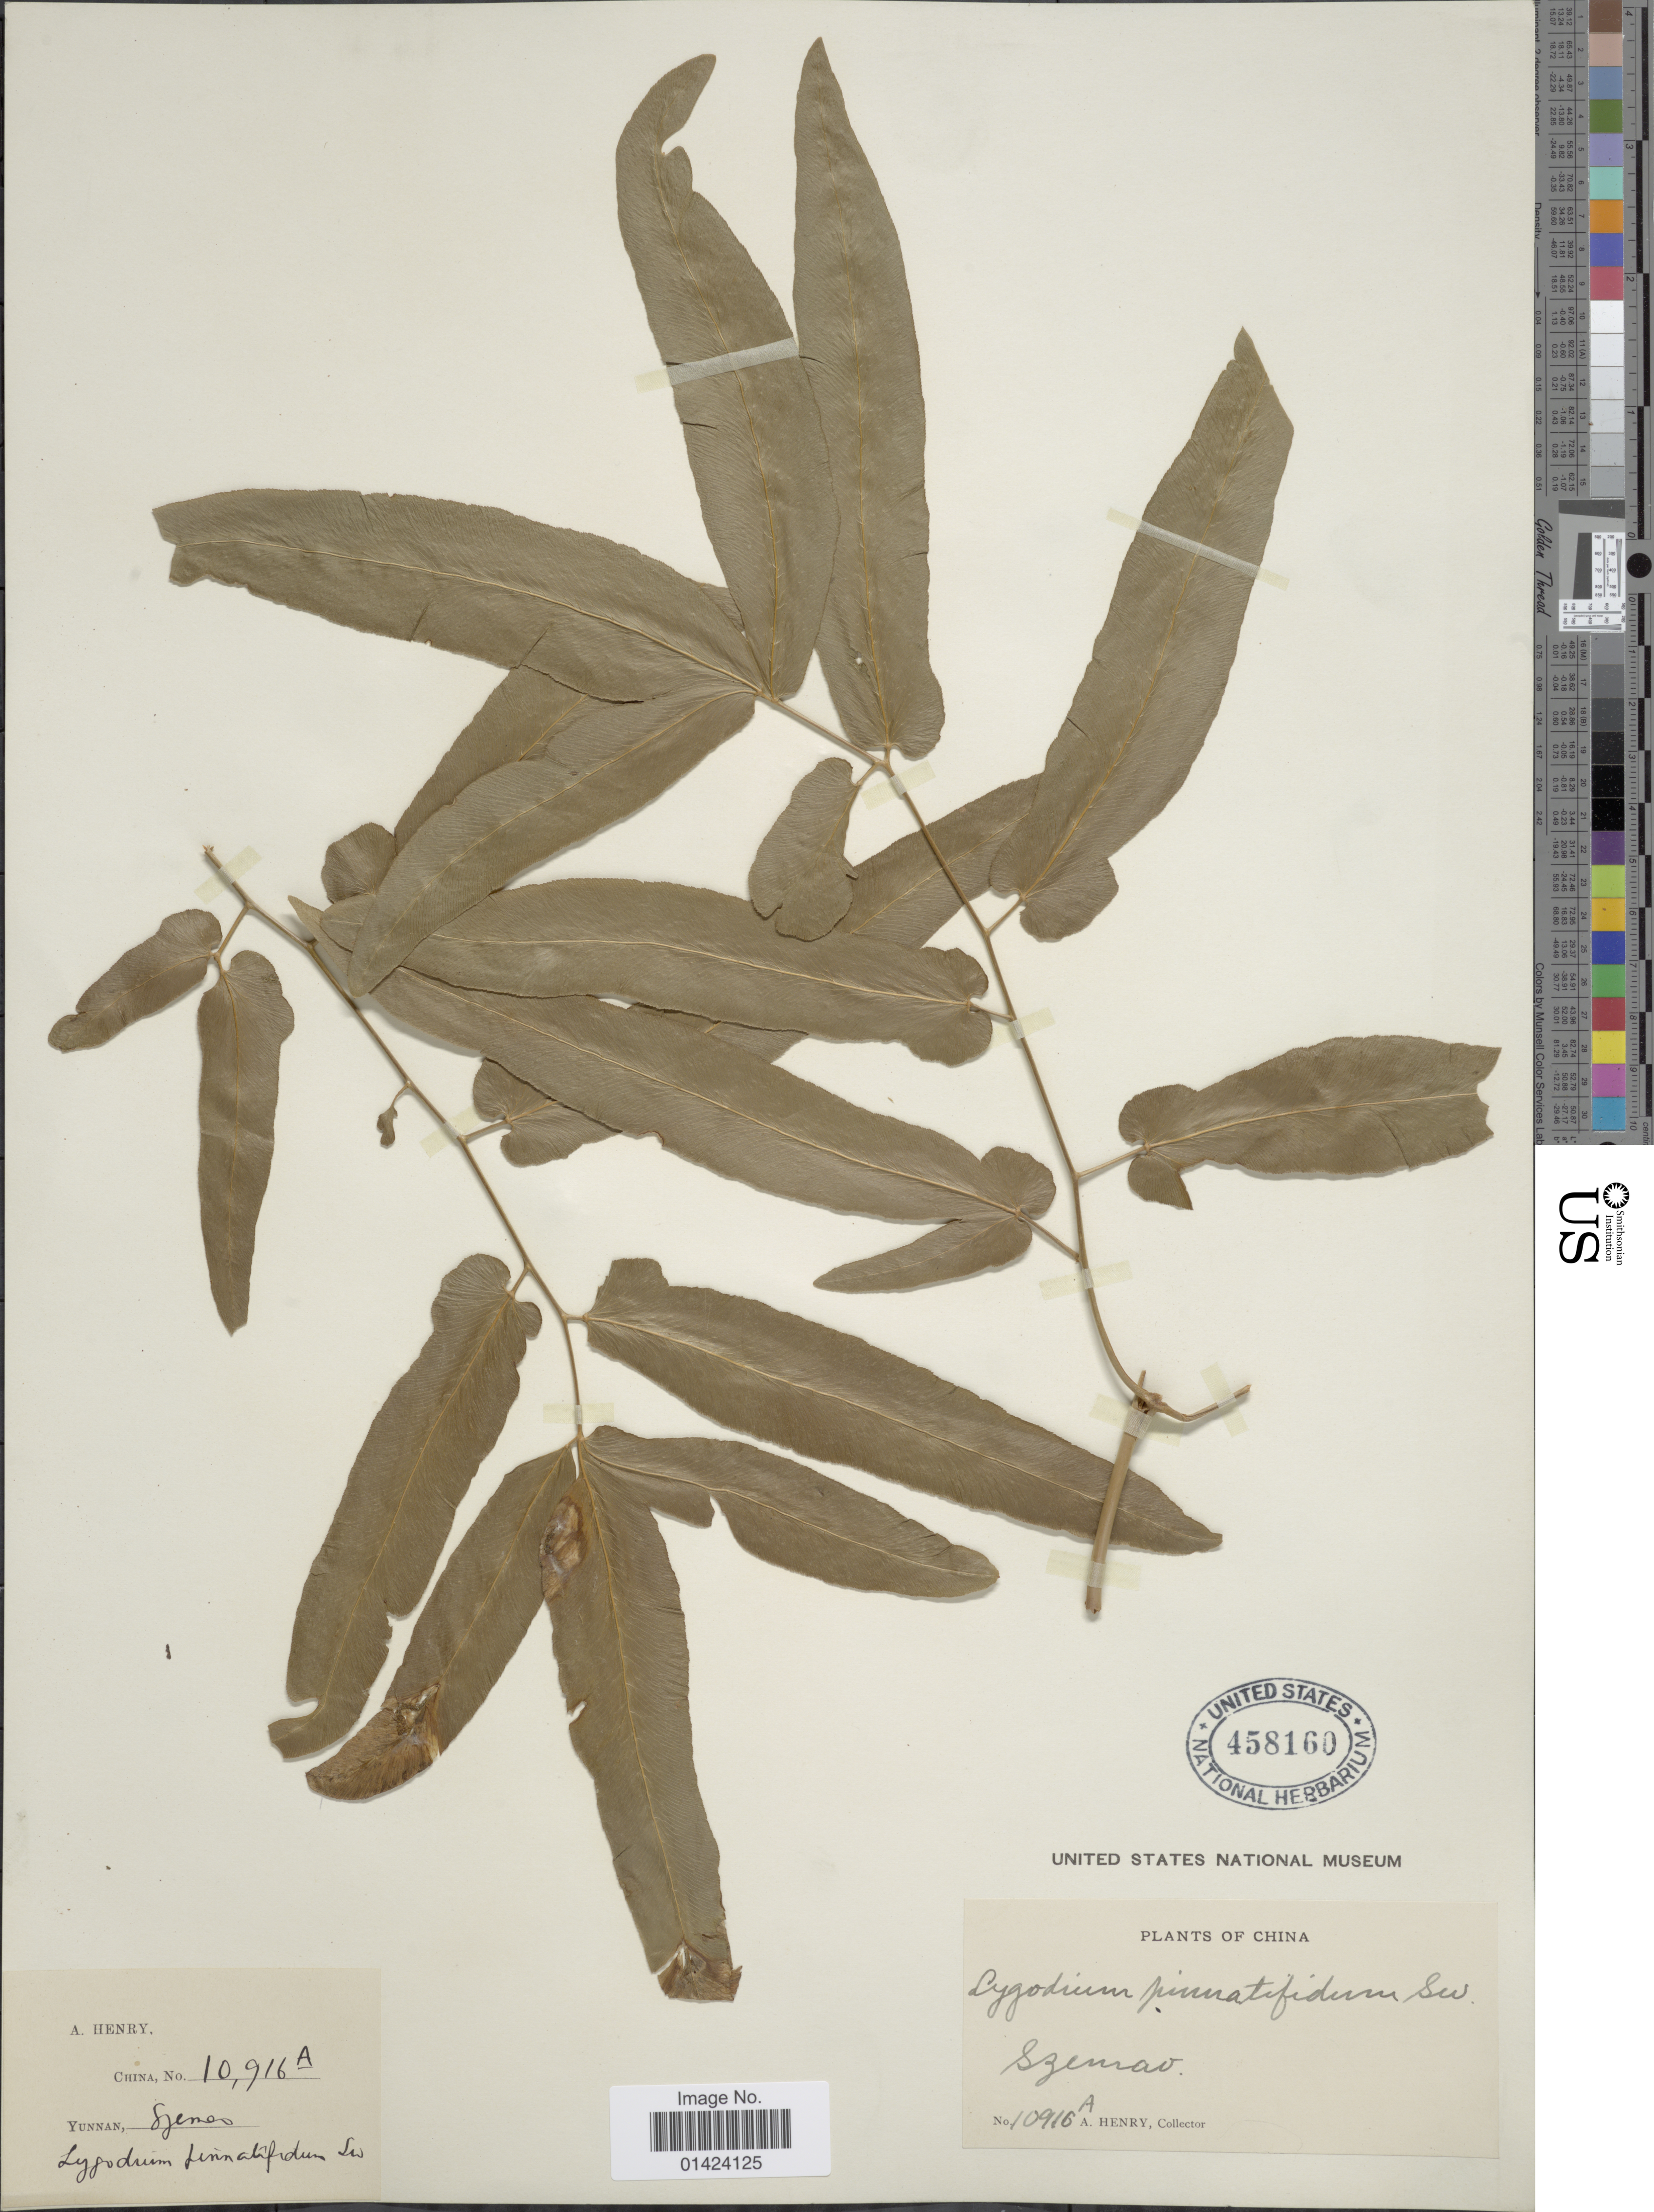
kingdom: Plantae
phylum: Tracheophyta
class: Polypodiopsida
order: Schizaeales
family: Lygodiaceae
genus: Lygodium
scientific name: Lygodium flexuosum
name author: Sw.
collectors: A. Henry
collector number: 10916 A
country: China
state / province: Yunnan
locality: Szemao, Yunnan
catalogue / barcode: US 458160